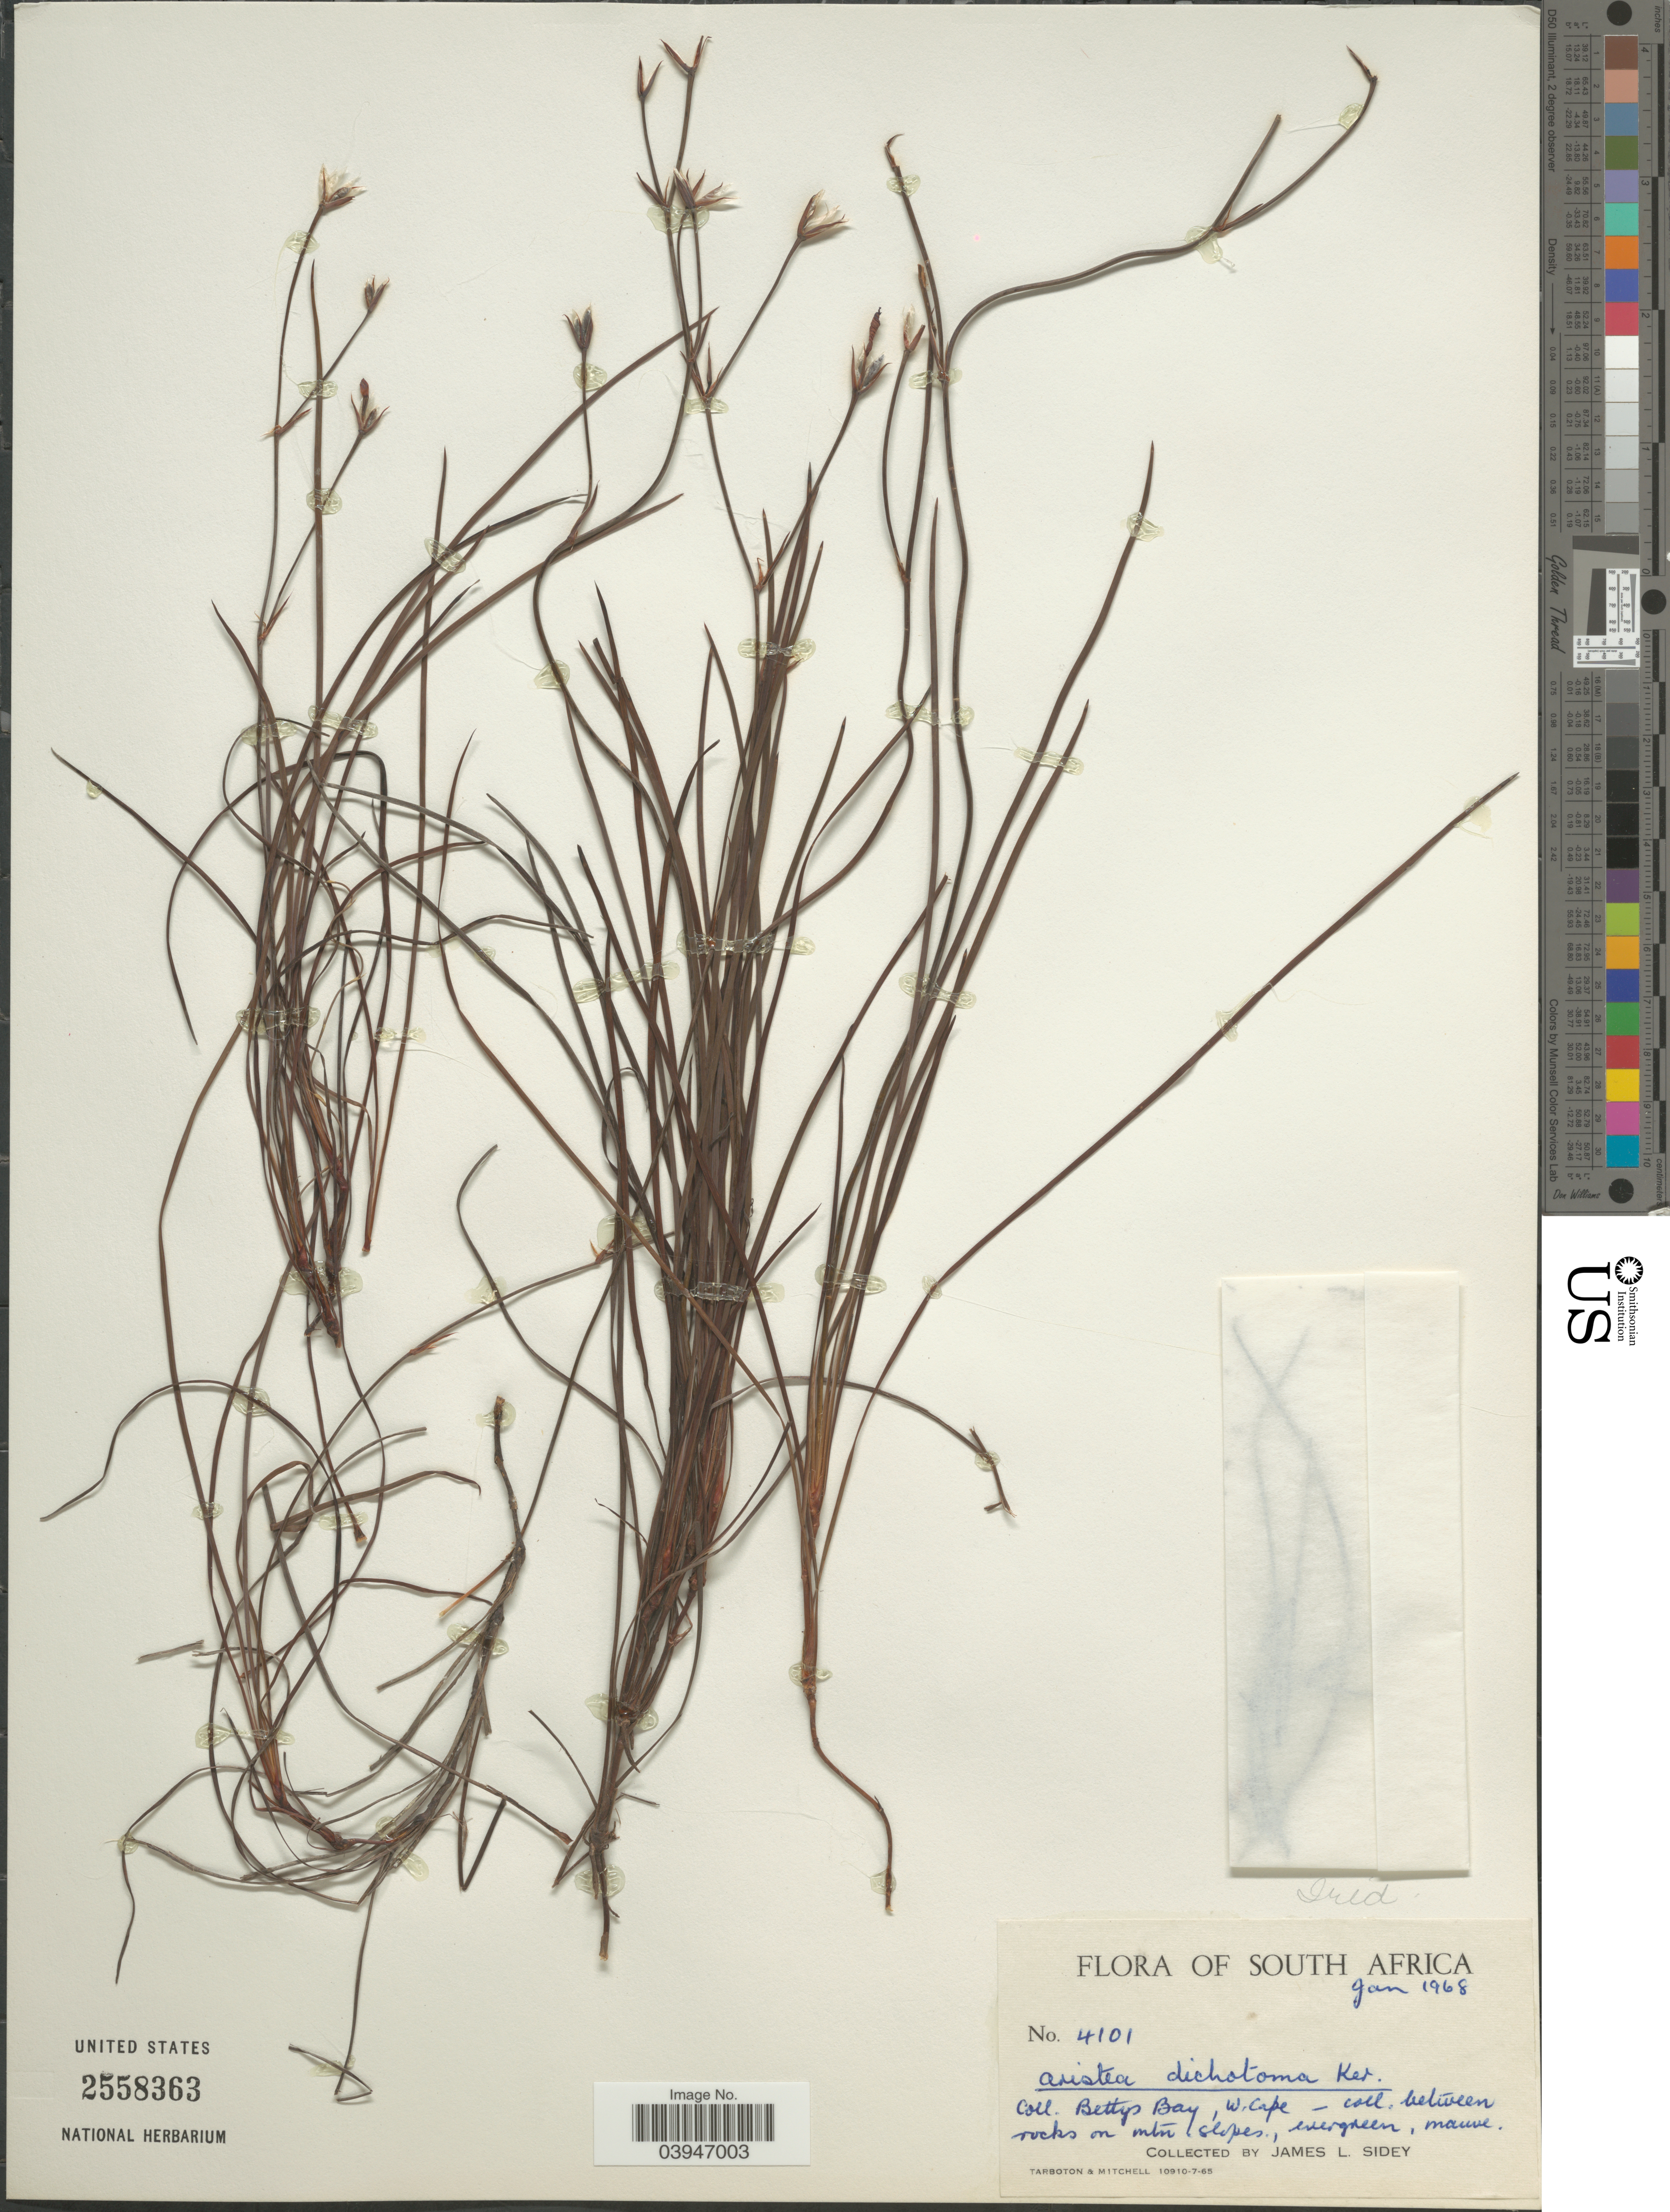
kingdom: Plantae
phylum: Tracheophyta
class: Liliopsida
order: Asparagales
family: Iridaceae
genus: Aristea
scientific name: Aristea dichotoma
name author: (Thunb.) Ker Gawl.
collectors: J. L. Sidey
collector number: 4101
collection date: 1968-01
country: South Africa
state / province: Western Cape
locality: Bettys Bay.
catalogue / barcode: US 2558363